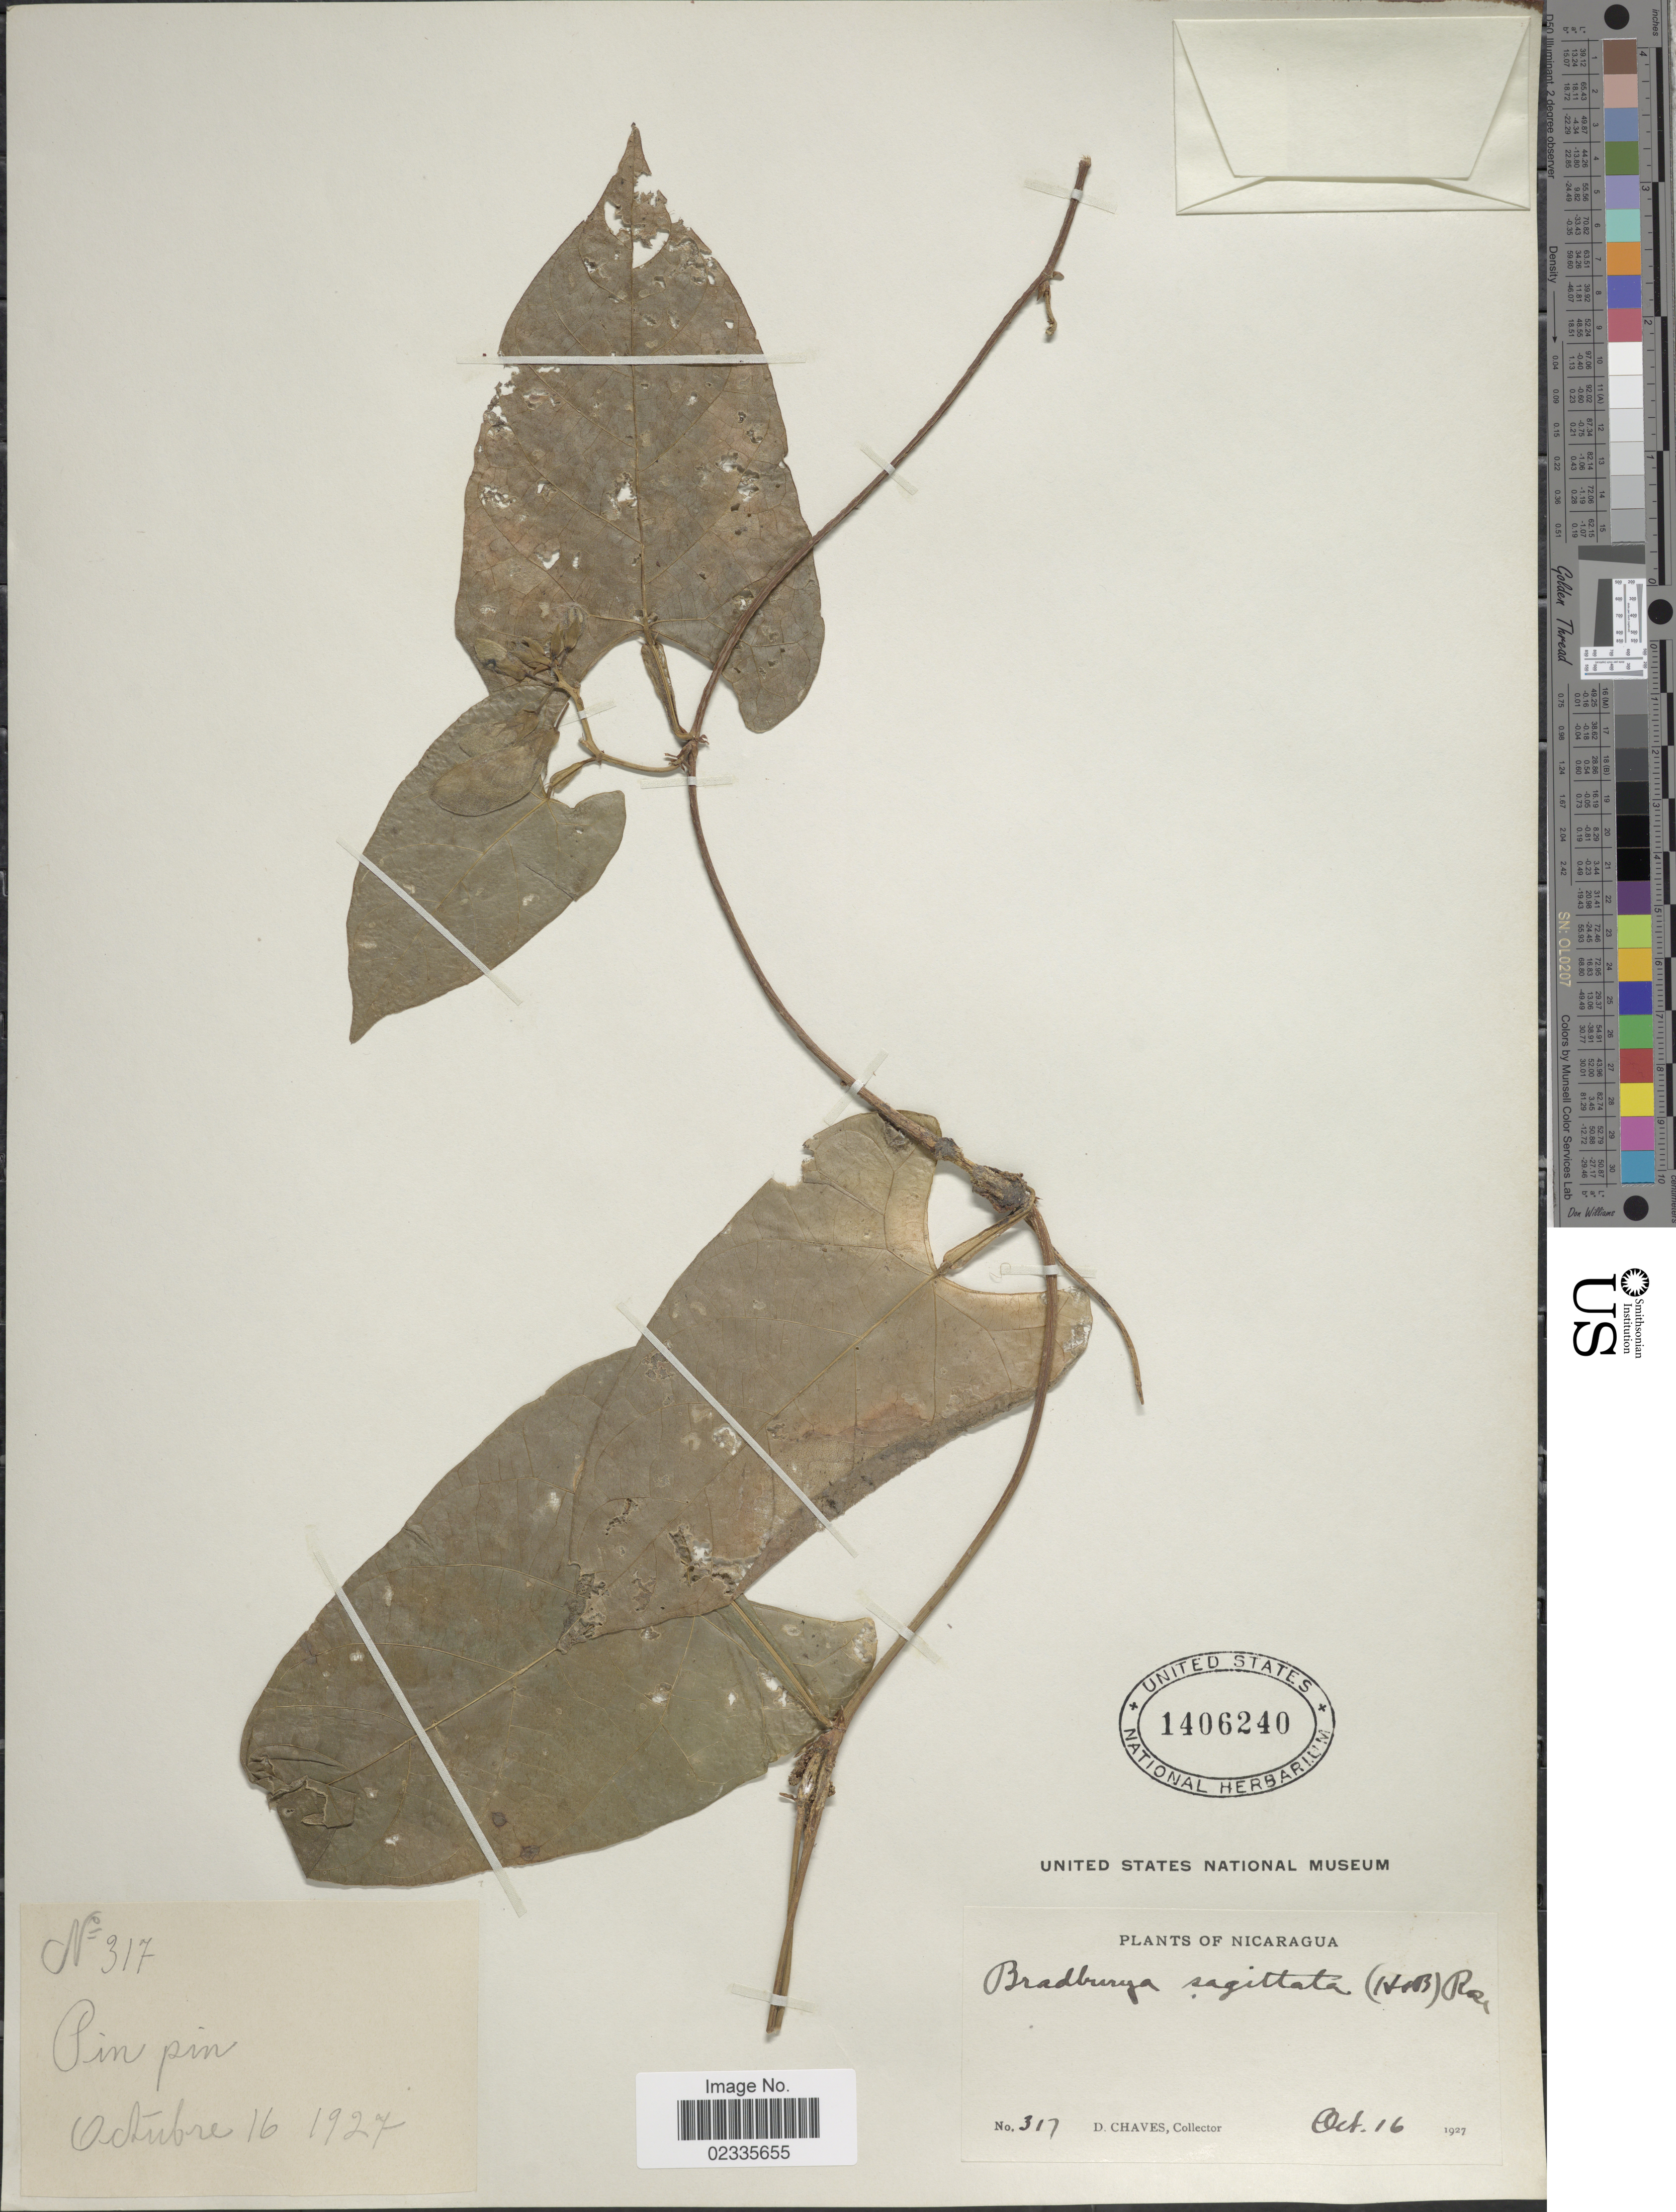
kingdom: Plantae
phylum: Tracheophyta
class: Magnoliopsida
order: Fabales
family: Fabaceae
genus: Centrosema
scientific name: Centrosema sagittata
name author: (Kunth) Rose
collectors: D. Chaves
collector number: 317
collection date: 1927-10-16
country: Nicaragua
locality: Pin pin [unsure placement]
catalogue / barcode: US 1406240